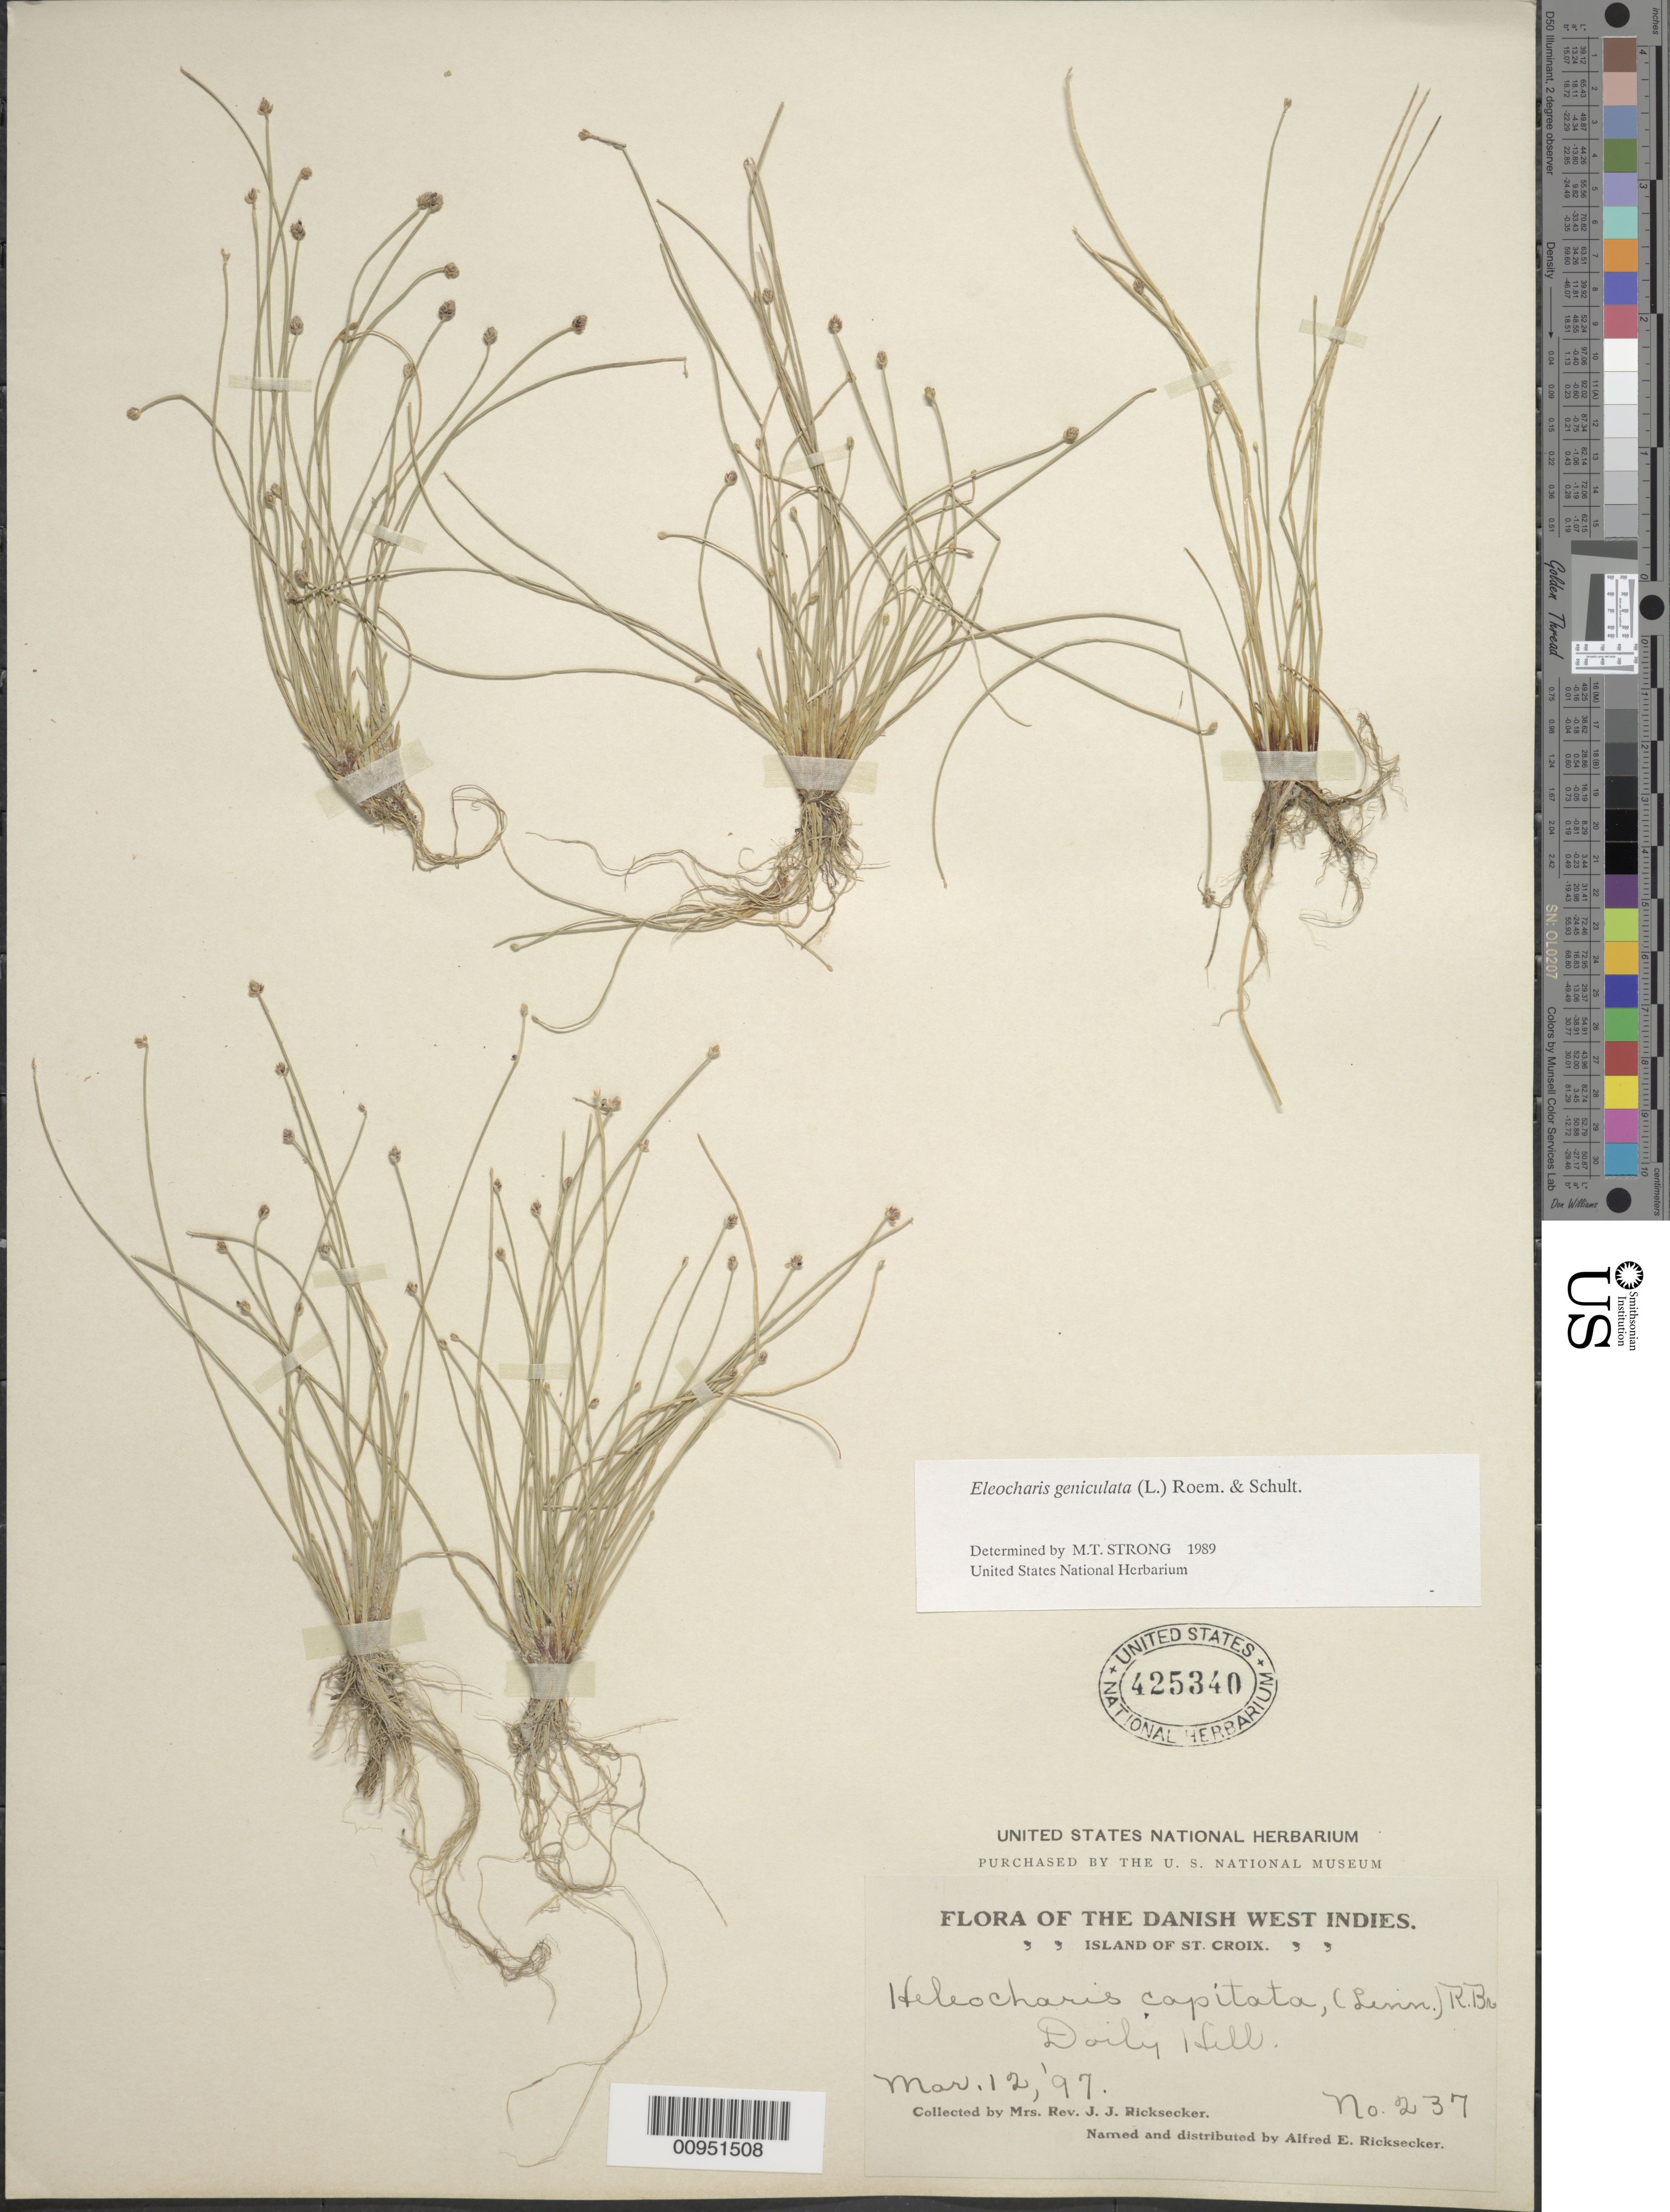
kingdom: Plantae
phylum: Tracheophyta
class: Liliopsida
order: Poales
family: Cyperaceae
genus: Eleocharis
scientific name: Eleocharis geniculata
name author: (L.) Roem. & Schult.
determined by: Strong, M. T., (US), Smithsonian Institution - National Museum of Natural History (UNITED STATES)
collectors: Mrs. J. J. Ricksecker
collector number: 237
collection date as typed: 12 Nov 1897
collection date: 1897-11-12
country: U.S. Virgin Islands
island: St. Croix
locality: Daily Hill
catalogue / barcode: US 425340